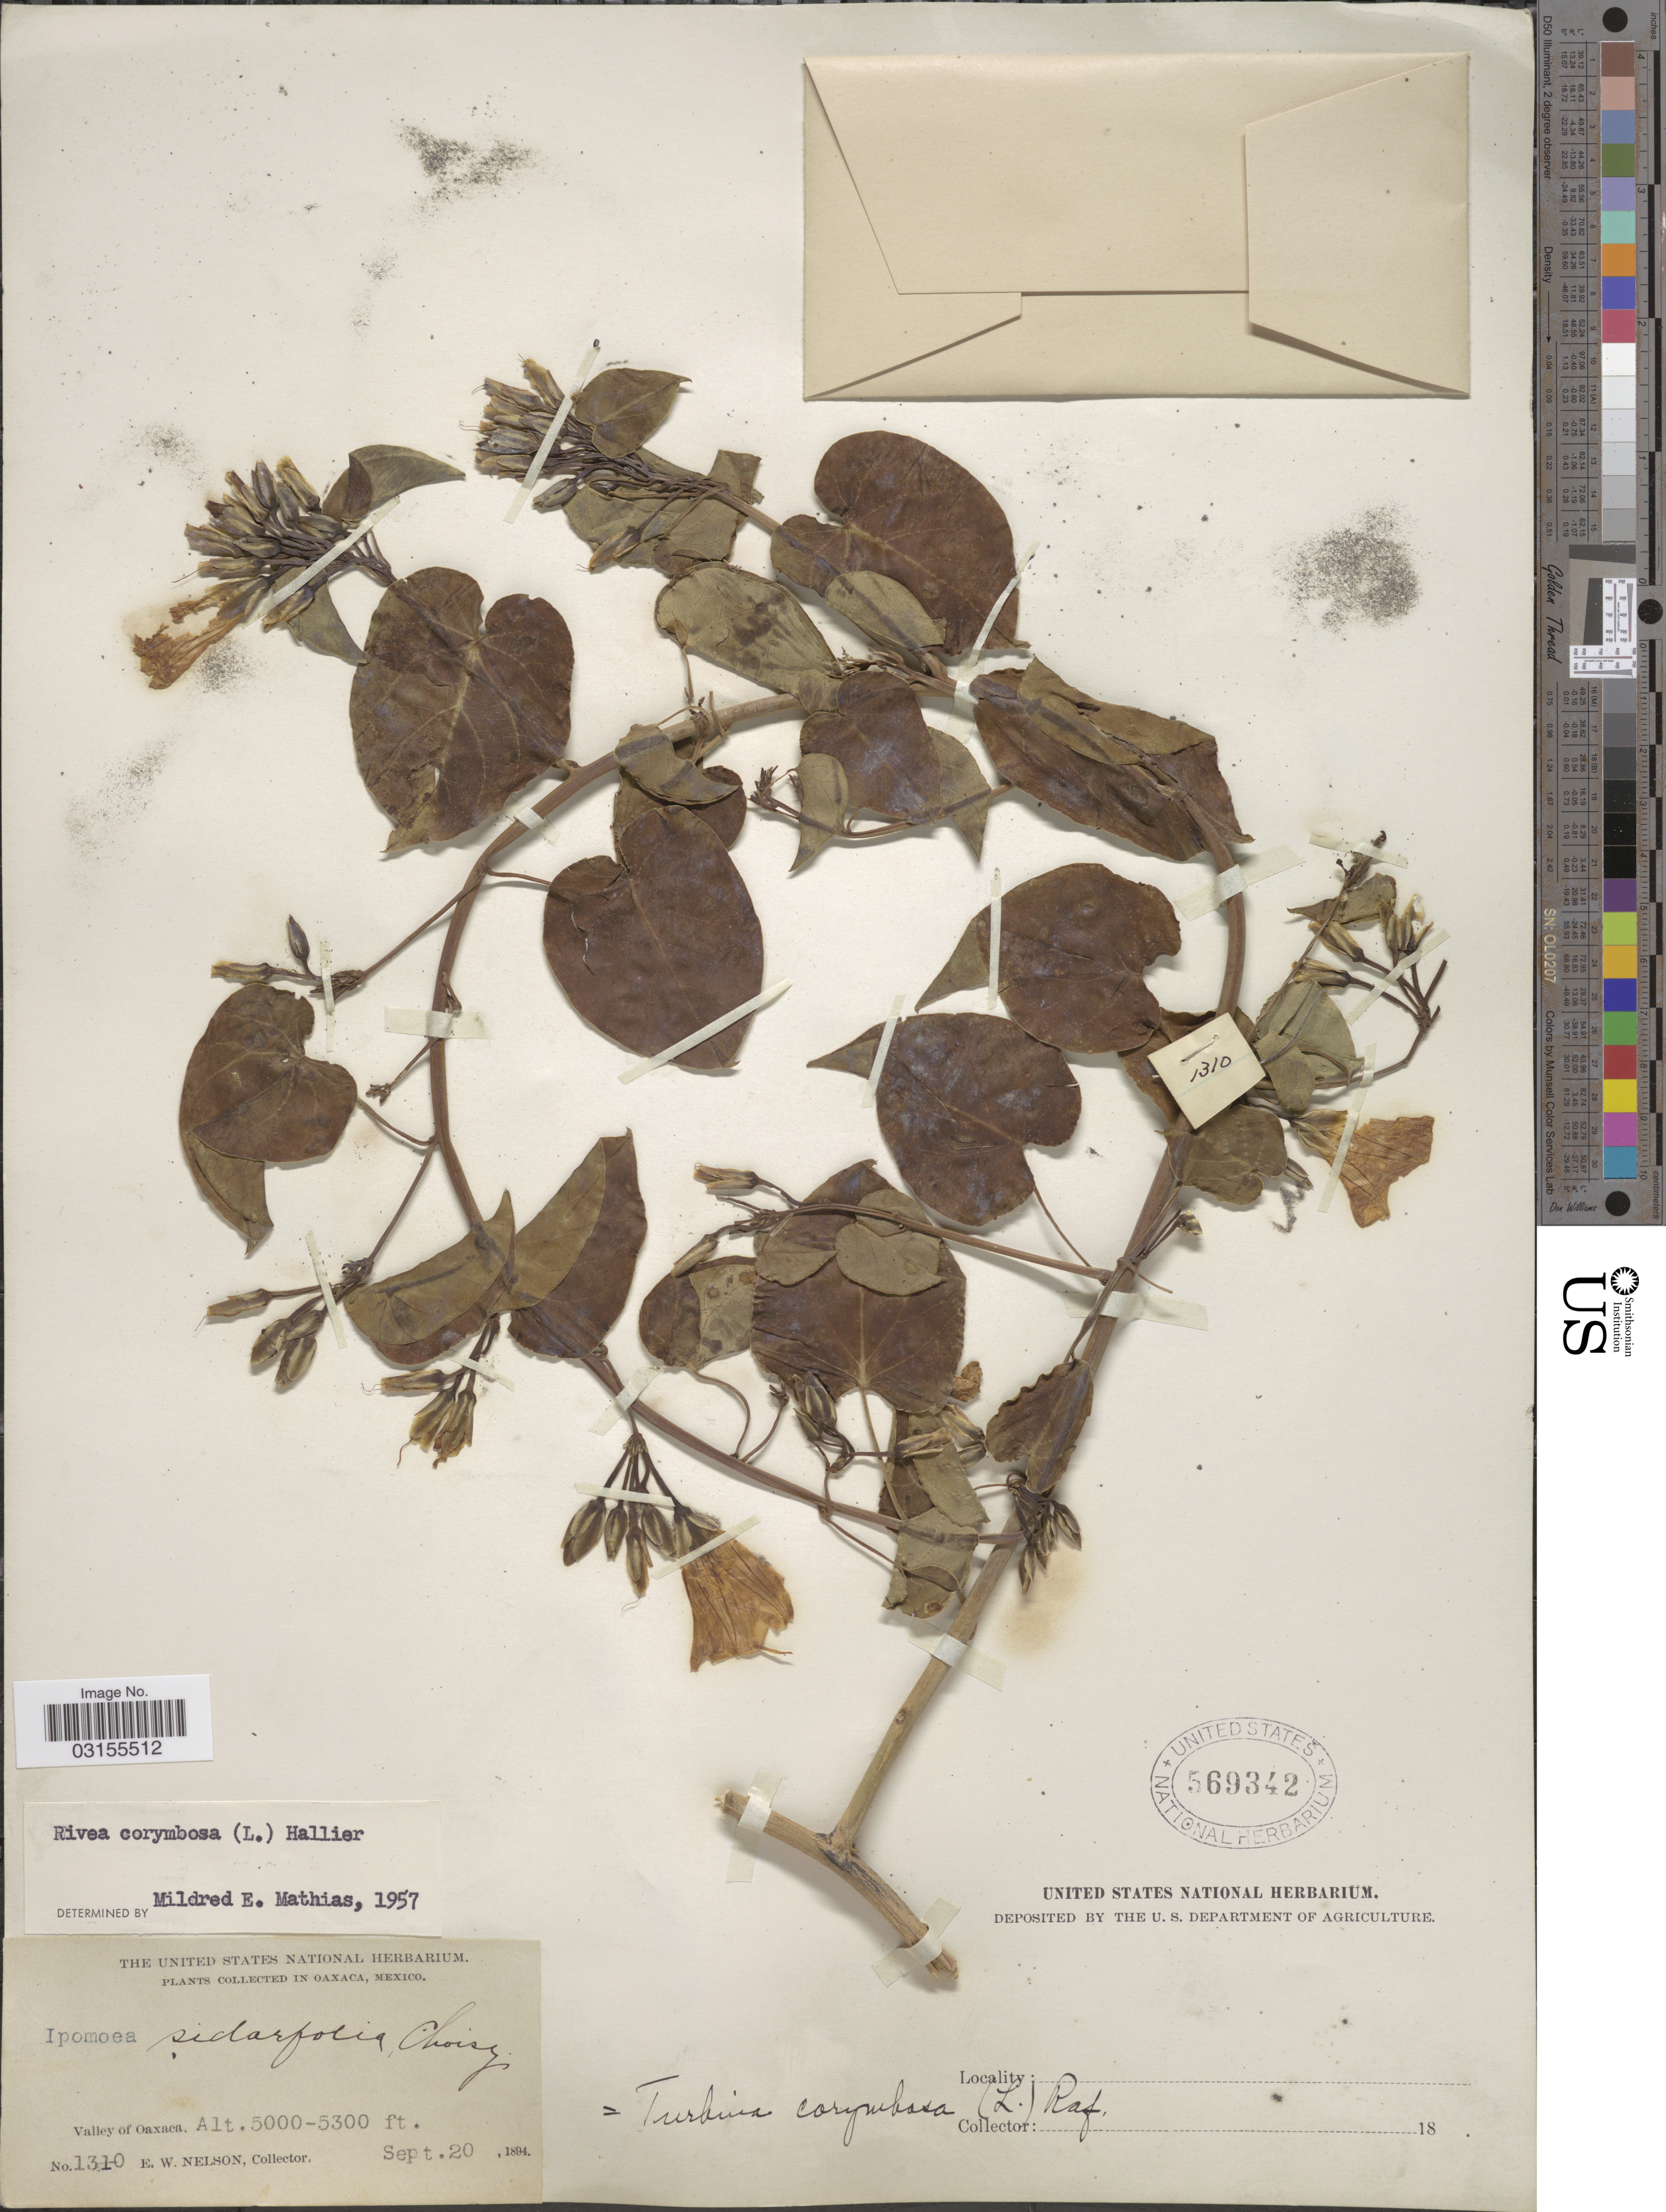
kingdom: Plantae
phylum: Tracheophyta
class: Magnoliopsida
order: Solanales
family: Convolvulaceae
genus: Turbina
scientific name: Turbina corymbosa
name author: (L.) Raf.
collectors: E. W. Nelson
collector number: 1310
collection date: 1894-09-20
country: Mexico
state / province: Oaxaca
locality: Valley of Oaxaca.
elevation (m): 1524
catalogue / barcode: US 569342